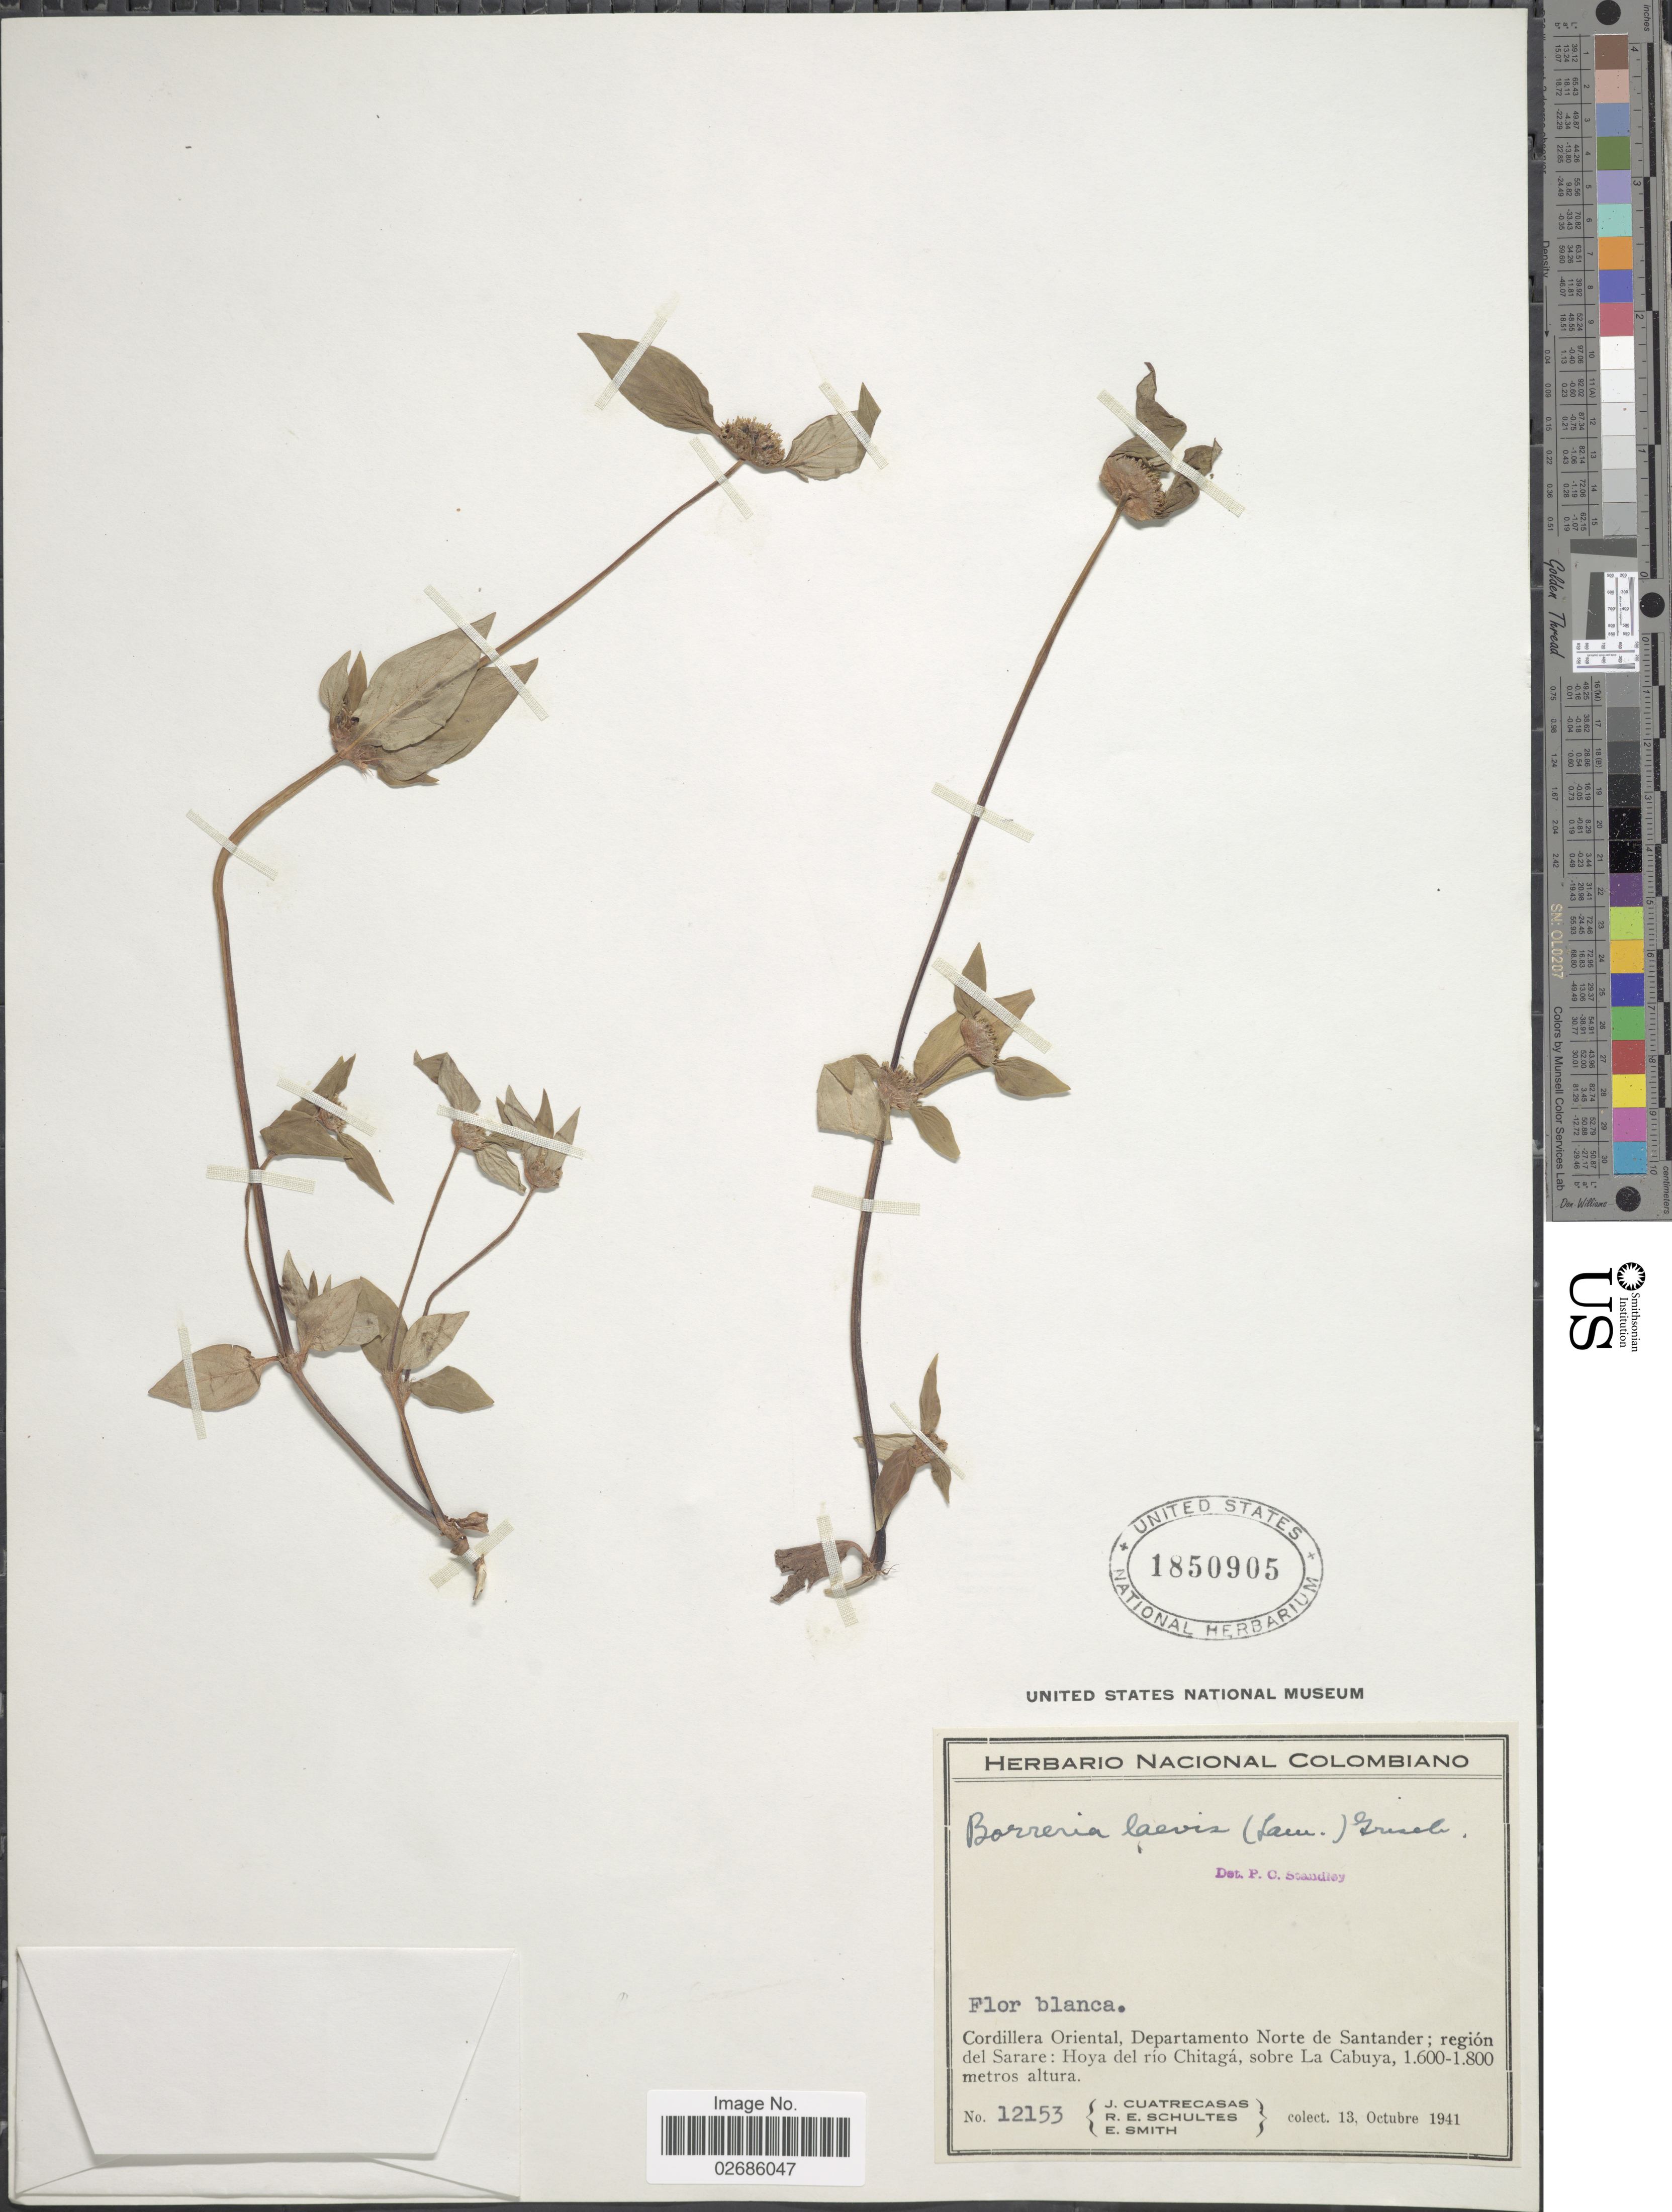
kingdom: Plantae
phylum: Tracheophyta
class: Magnoliopsida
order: Gentianales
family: Rubiaceae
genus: Borreria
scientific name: Borreria assurgens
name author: (Ruiz & Pav.) Griseb.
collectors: J. Cuatrecasas, R. E. Schultes & E. Smith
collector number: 12153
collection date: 1941-10-13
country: Colombia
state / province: Norte de Santander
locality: Cordillera Oriental, Departamento Norte de Santander; región del Sarare: Hoya del río Chitagá, sobre La Cabuya.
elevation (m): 1600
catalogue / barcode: US 1850905